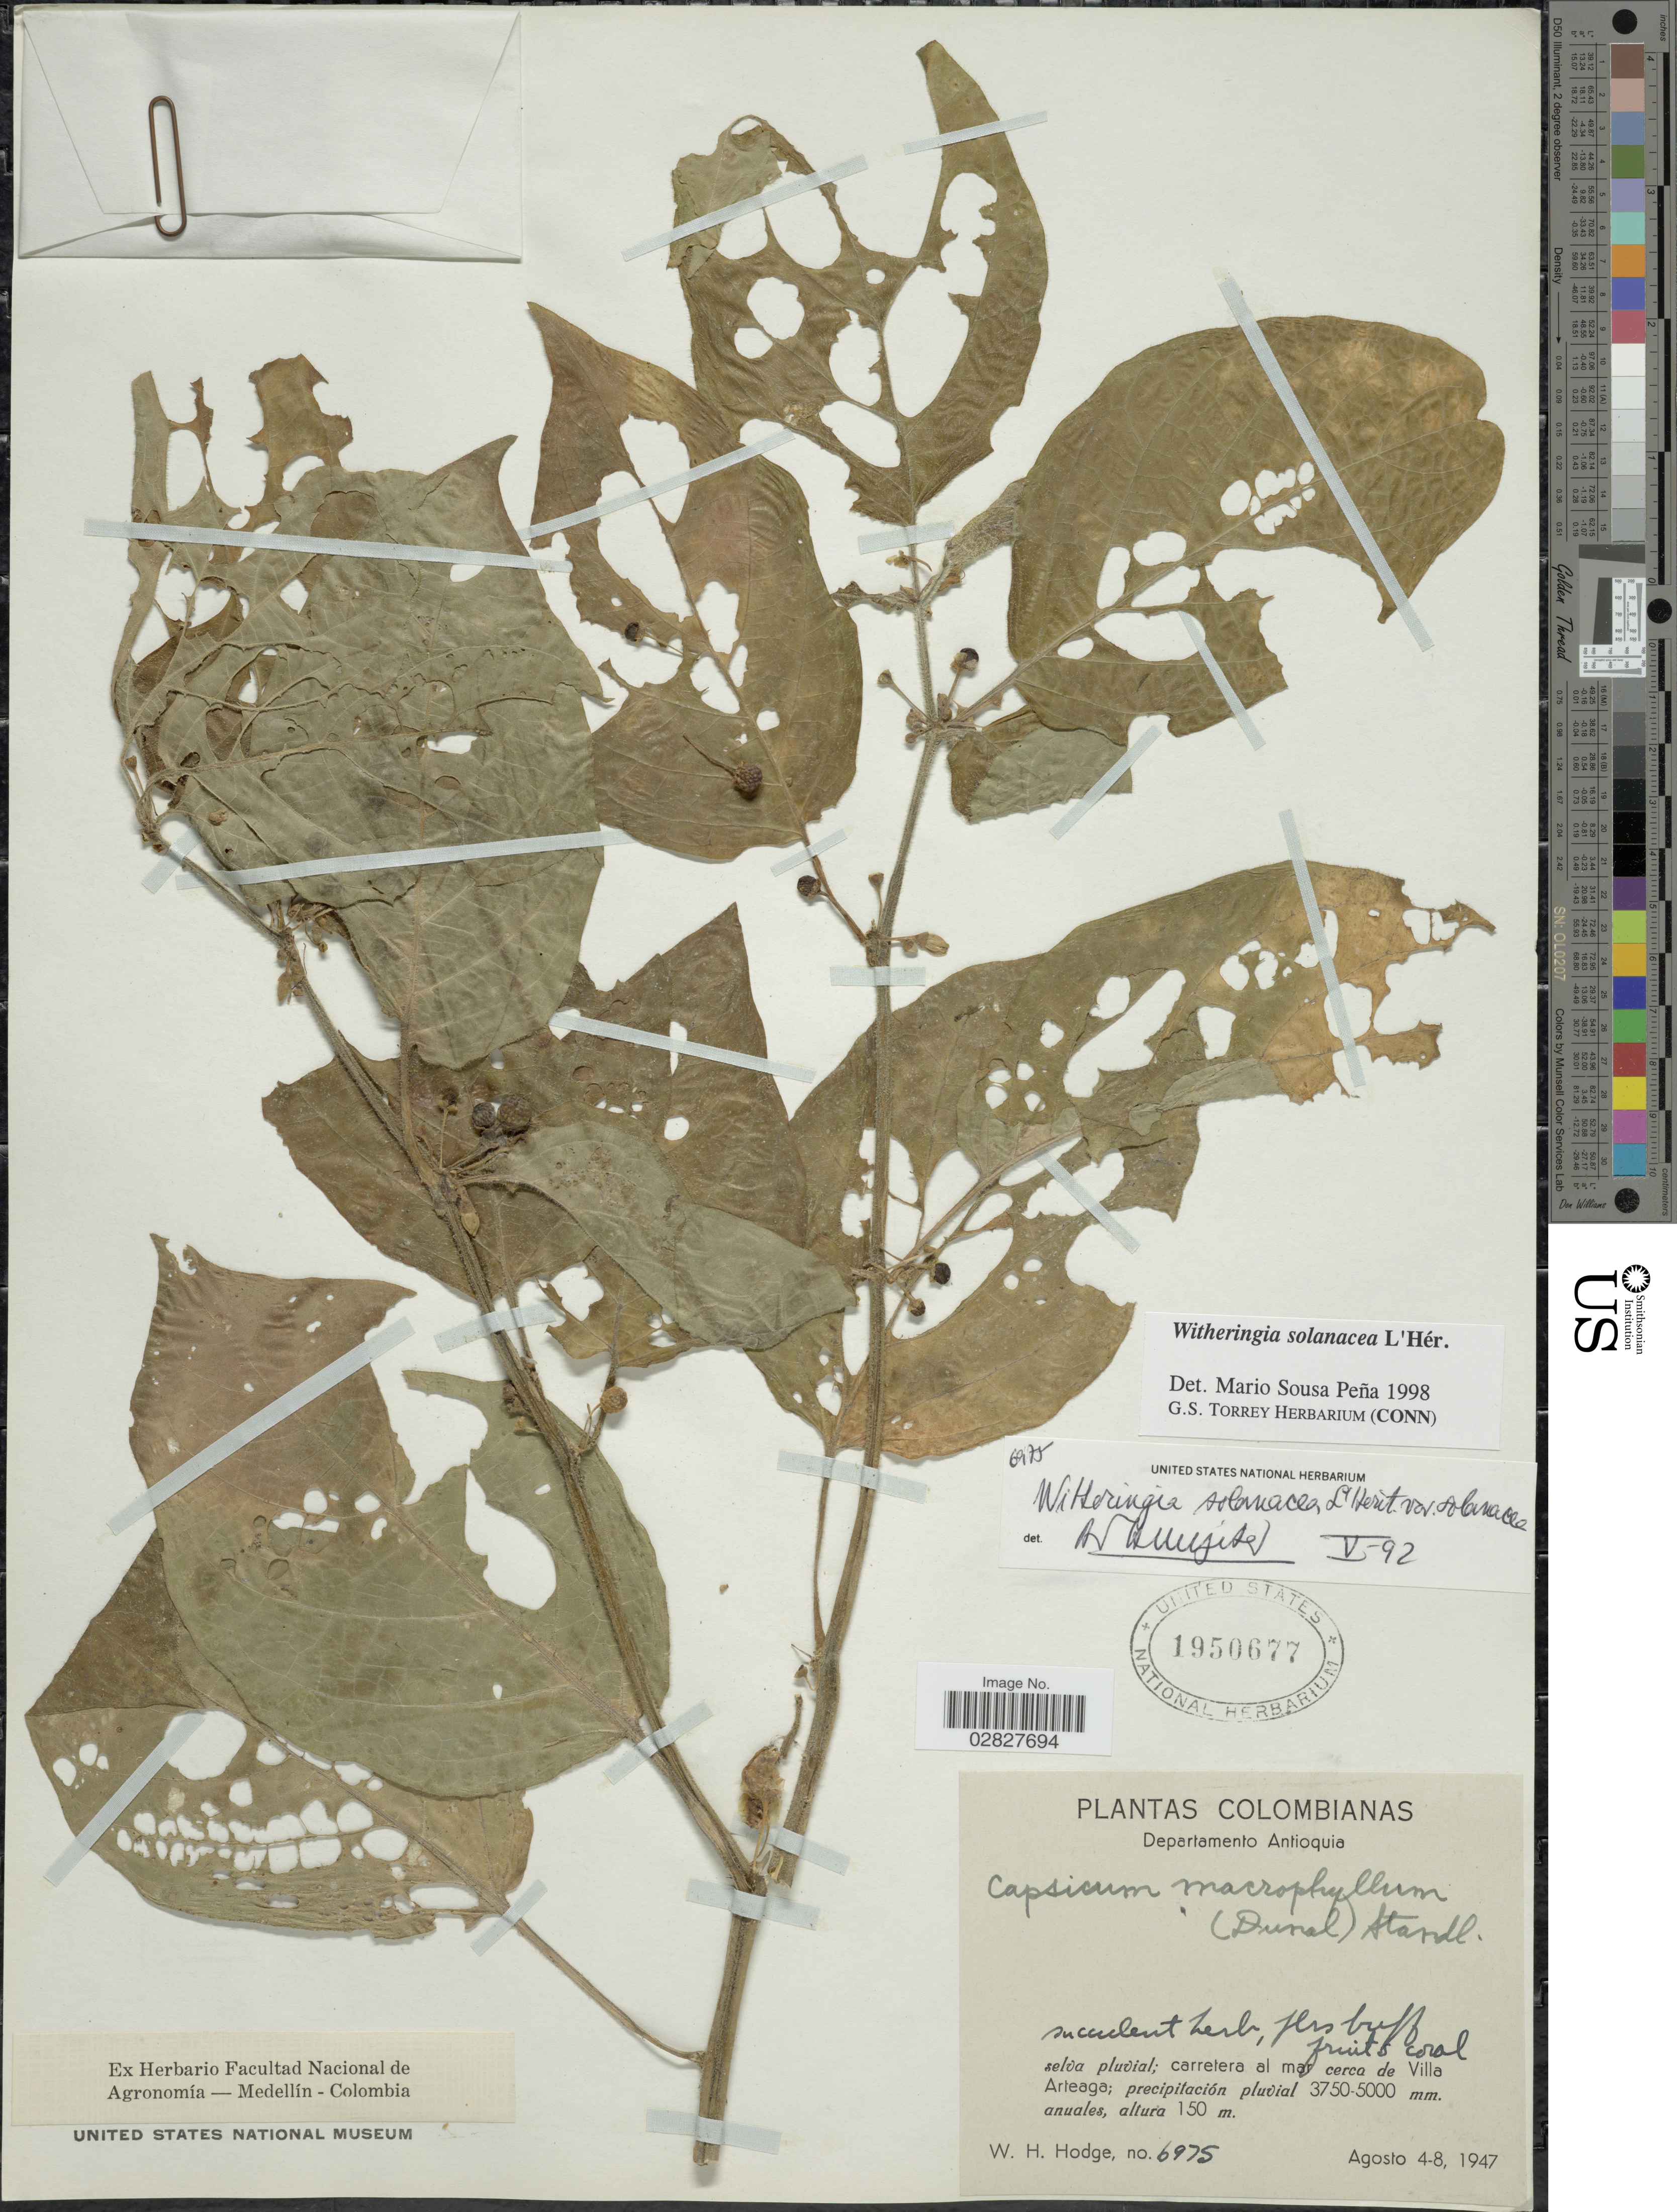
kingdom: Plantae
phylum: Tracheophyta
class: Magnoliopsida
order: Solanales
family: Solanaceae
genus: Witheringia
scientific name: Witheringia solanacea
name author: L'Hér.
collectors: W. Hodge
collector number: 6975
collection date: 1947-08-04/1947-08-08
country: Colombia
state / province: Antioquia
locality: Departamento Antioquia. Selva pluvial; carretera al mar cerca de Villa Arteaga.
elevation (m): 150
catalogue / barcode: US 1950677